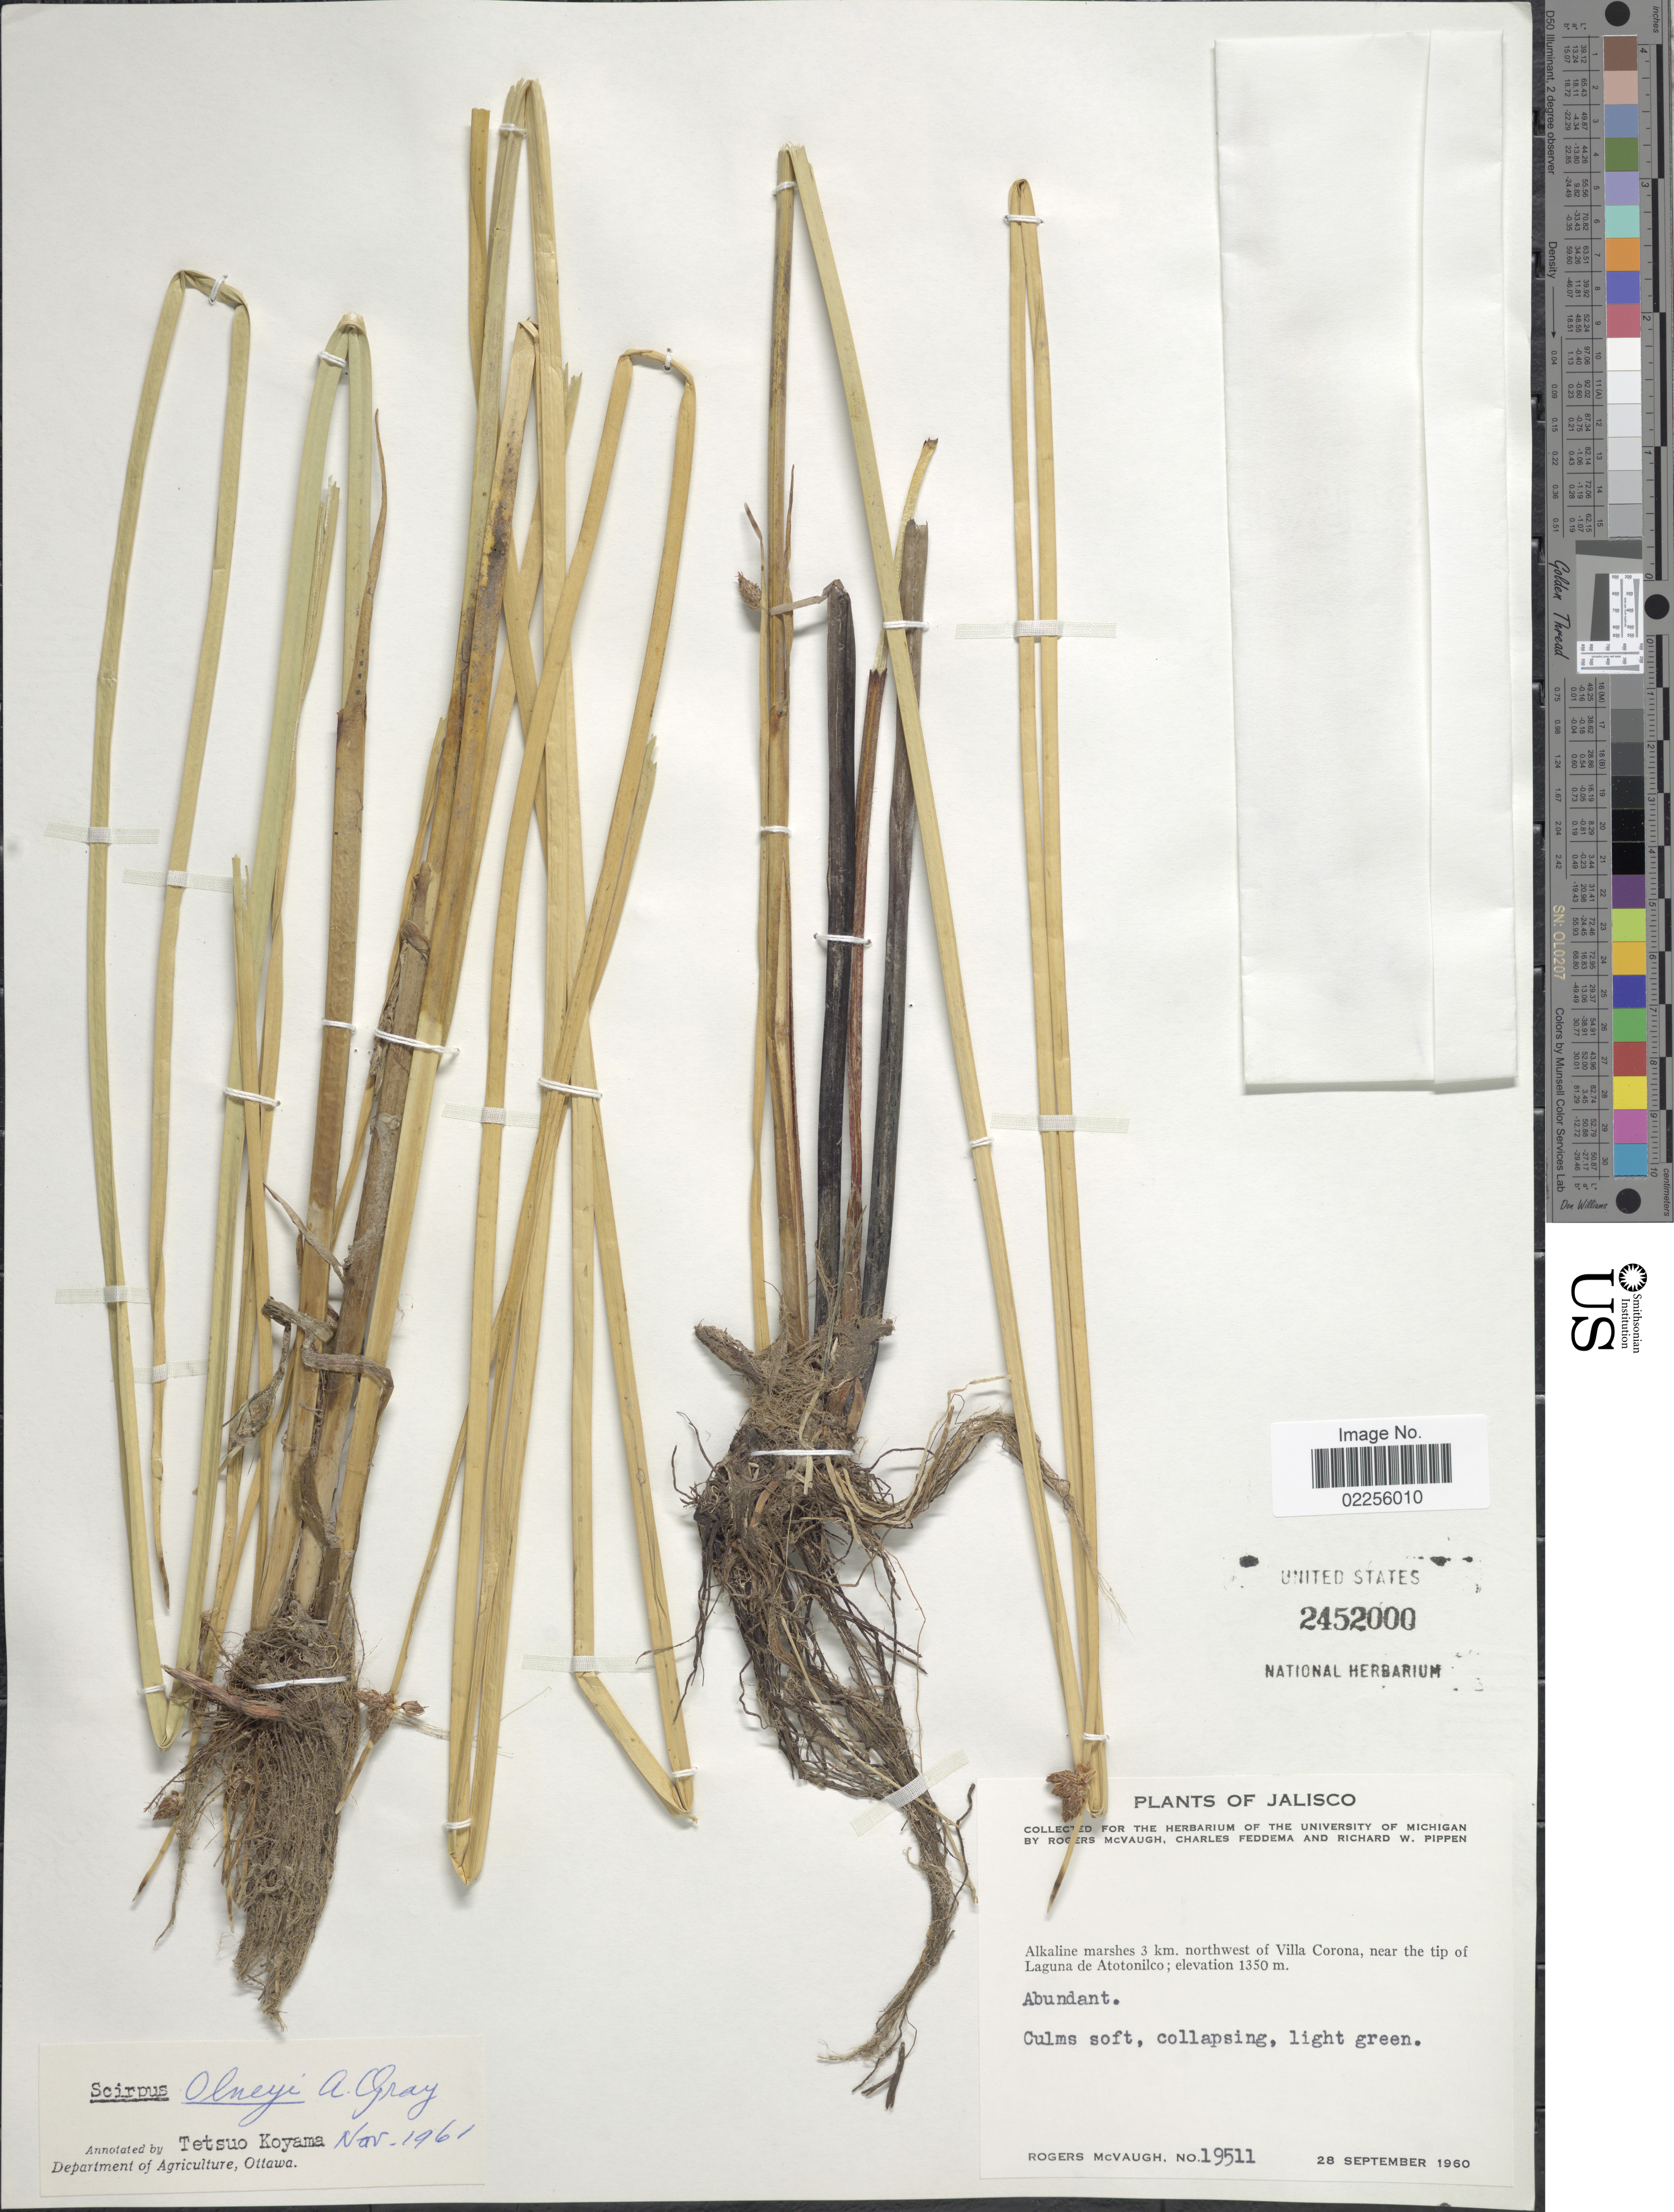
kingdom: Plantae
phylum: Tracheophyta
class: Liliopsida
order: Poales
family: Cyperaceae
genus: Schoenoplectus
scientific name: Schoenoplectus americanus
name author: (Pers.) Volkart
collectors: R. McVaugh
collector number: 19511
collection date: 1960-09-28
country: Mexico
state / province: Jalisco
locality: Alkaline marshes 3 km northwest of Villa Corona, near the tip of Laguna de Atotonilco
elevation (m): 1350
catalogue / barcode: US 2452000